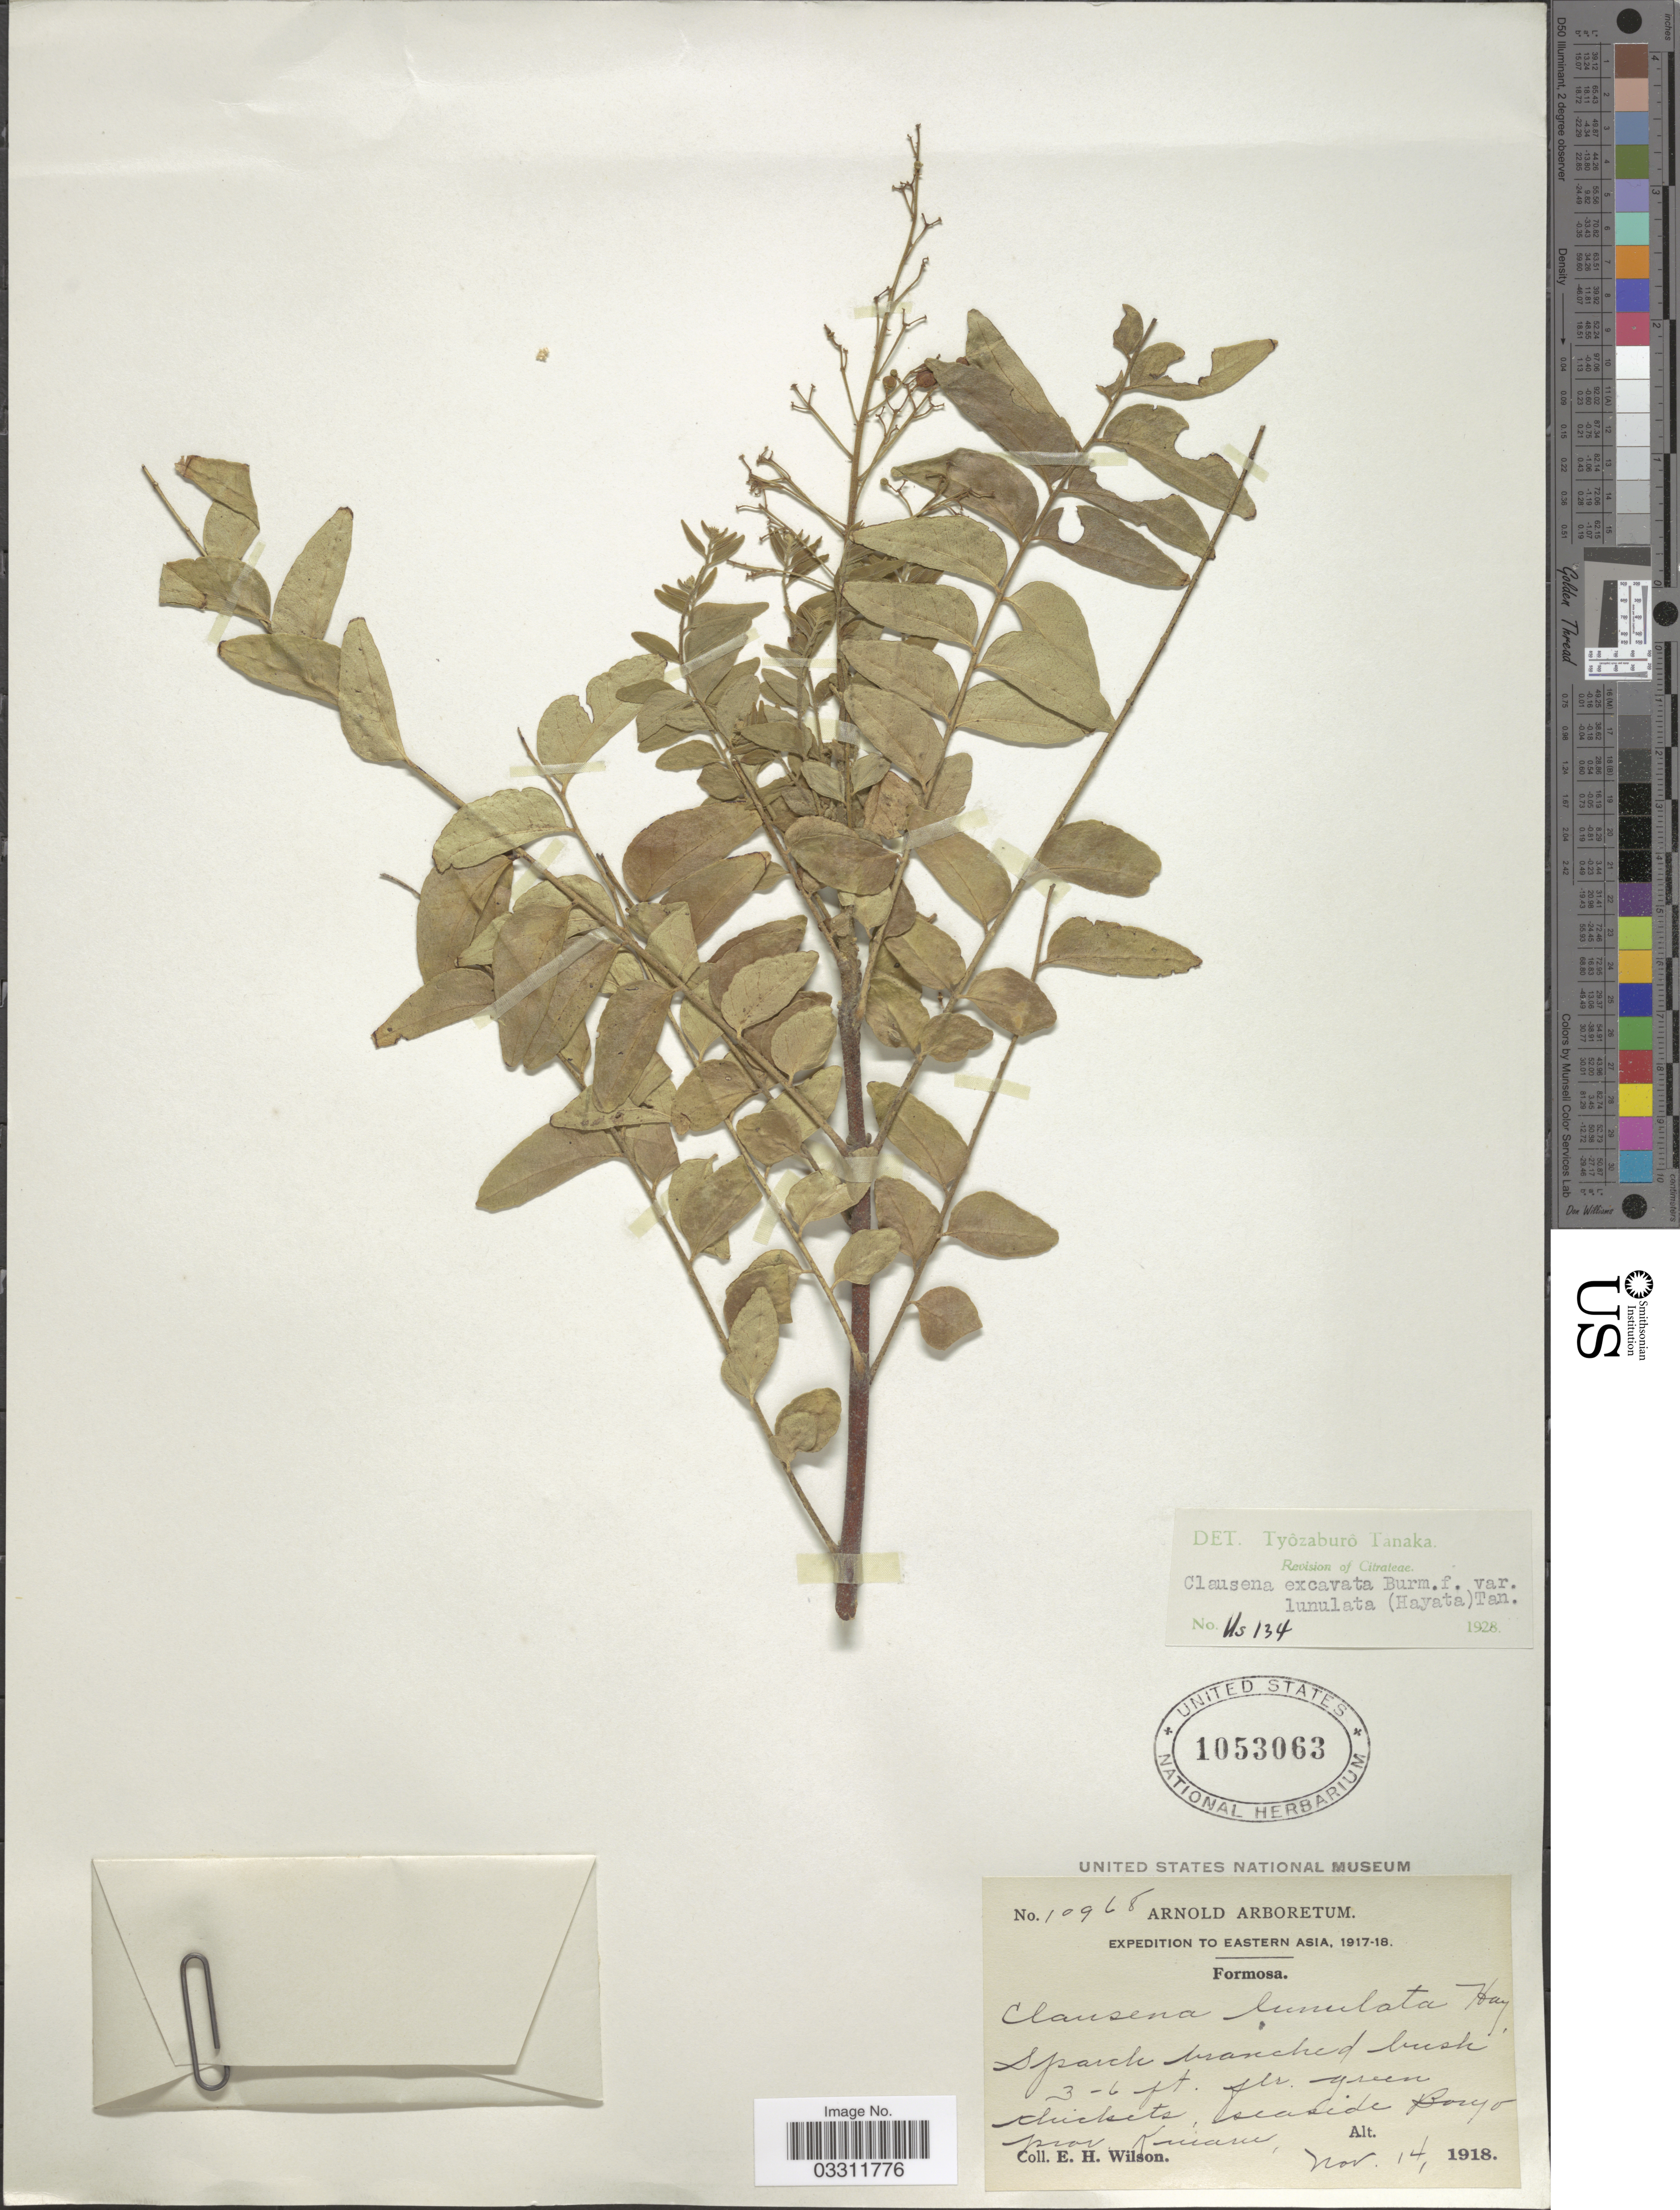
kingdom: Plantae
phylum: Tracheophyta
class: Magnoliopsida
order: Sapindales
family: Rutaceae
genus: Clausena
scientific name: Clausena lunulata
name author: Hayata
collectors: E. Wilson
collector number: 10968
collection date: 1918-11-14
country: Taiwan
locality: Eastern Asia. Formosa. Seaside. Boryo Prov. Kuraru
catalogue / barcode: US 1053063